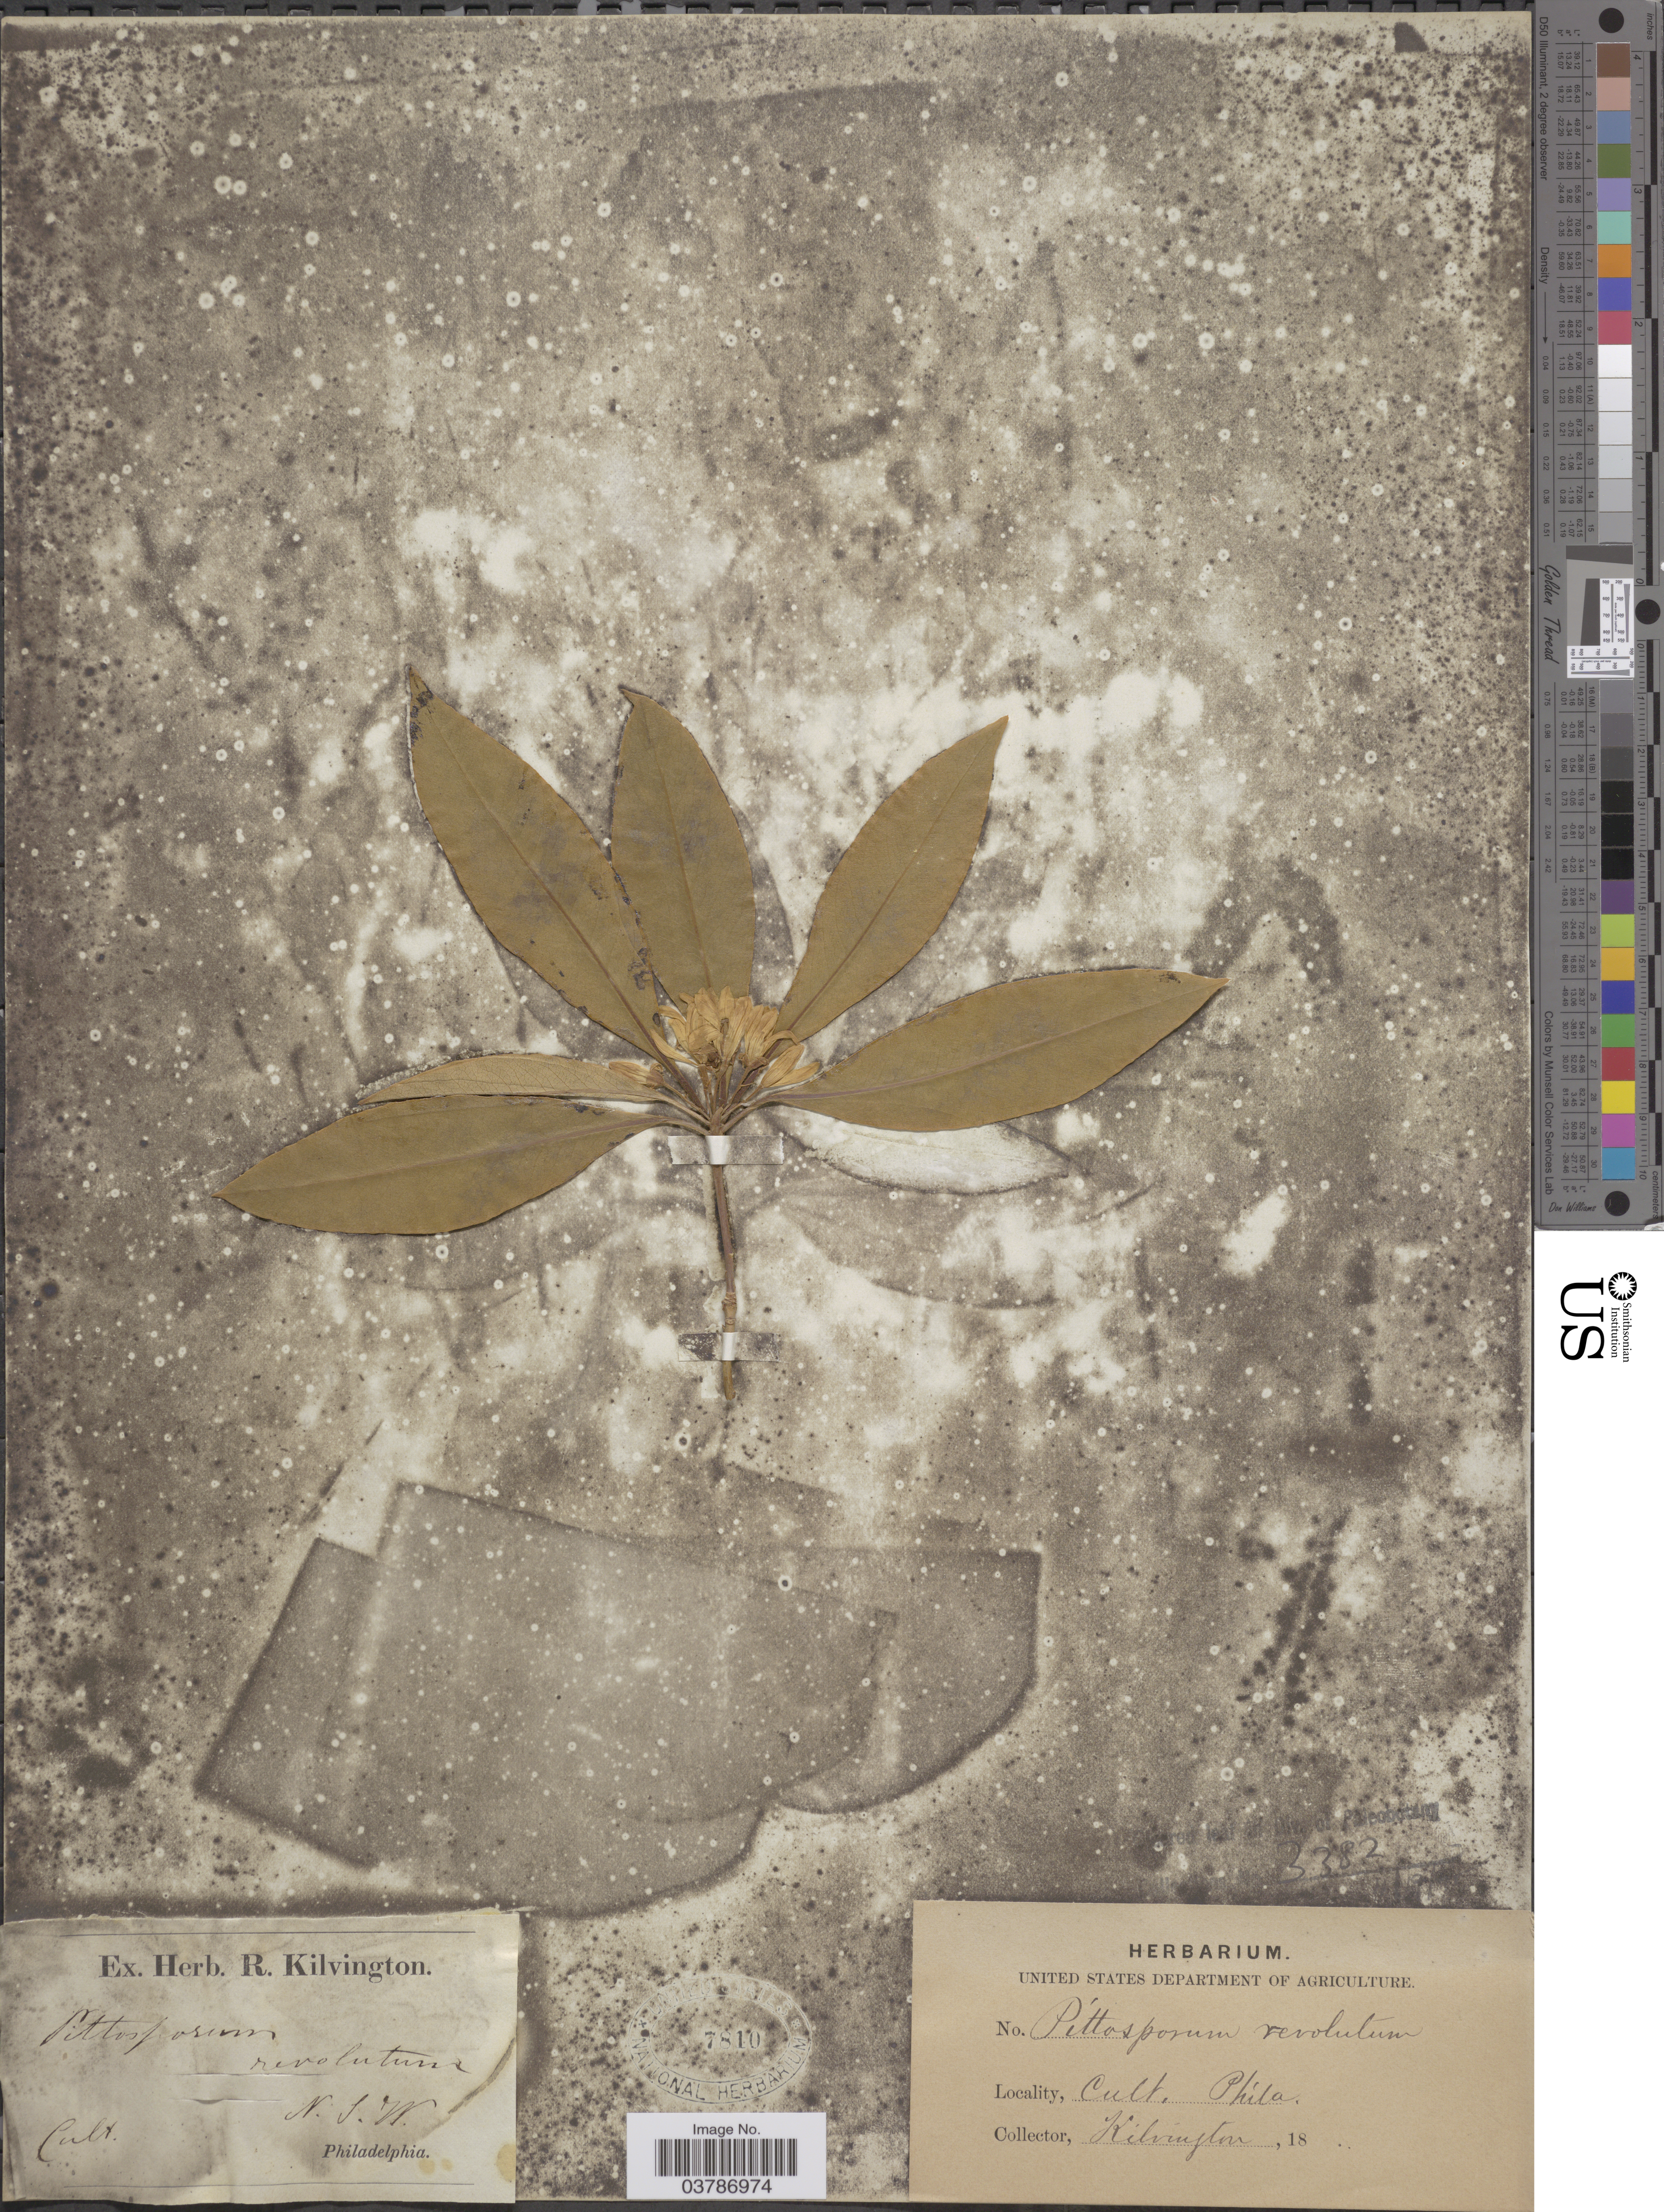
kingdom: Plantae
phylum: Tracheophyta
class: Magnoliopsida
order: Apiales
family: Pittosporaceae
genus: Pittosporum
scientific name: Pittosporum revolutum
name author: W.T. Aiton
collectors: R. Kilvington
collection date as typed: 18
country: United States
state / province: Pennsylvania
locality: N.S.W. ? Philadelphia.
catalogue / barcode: US 7810